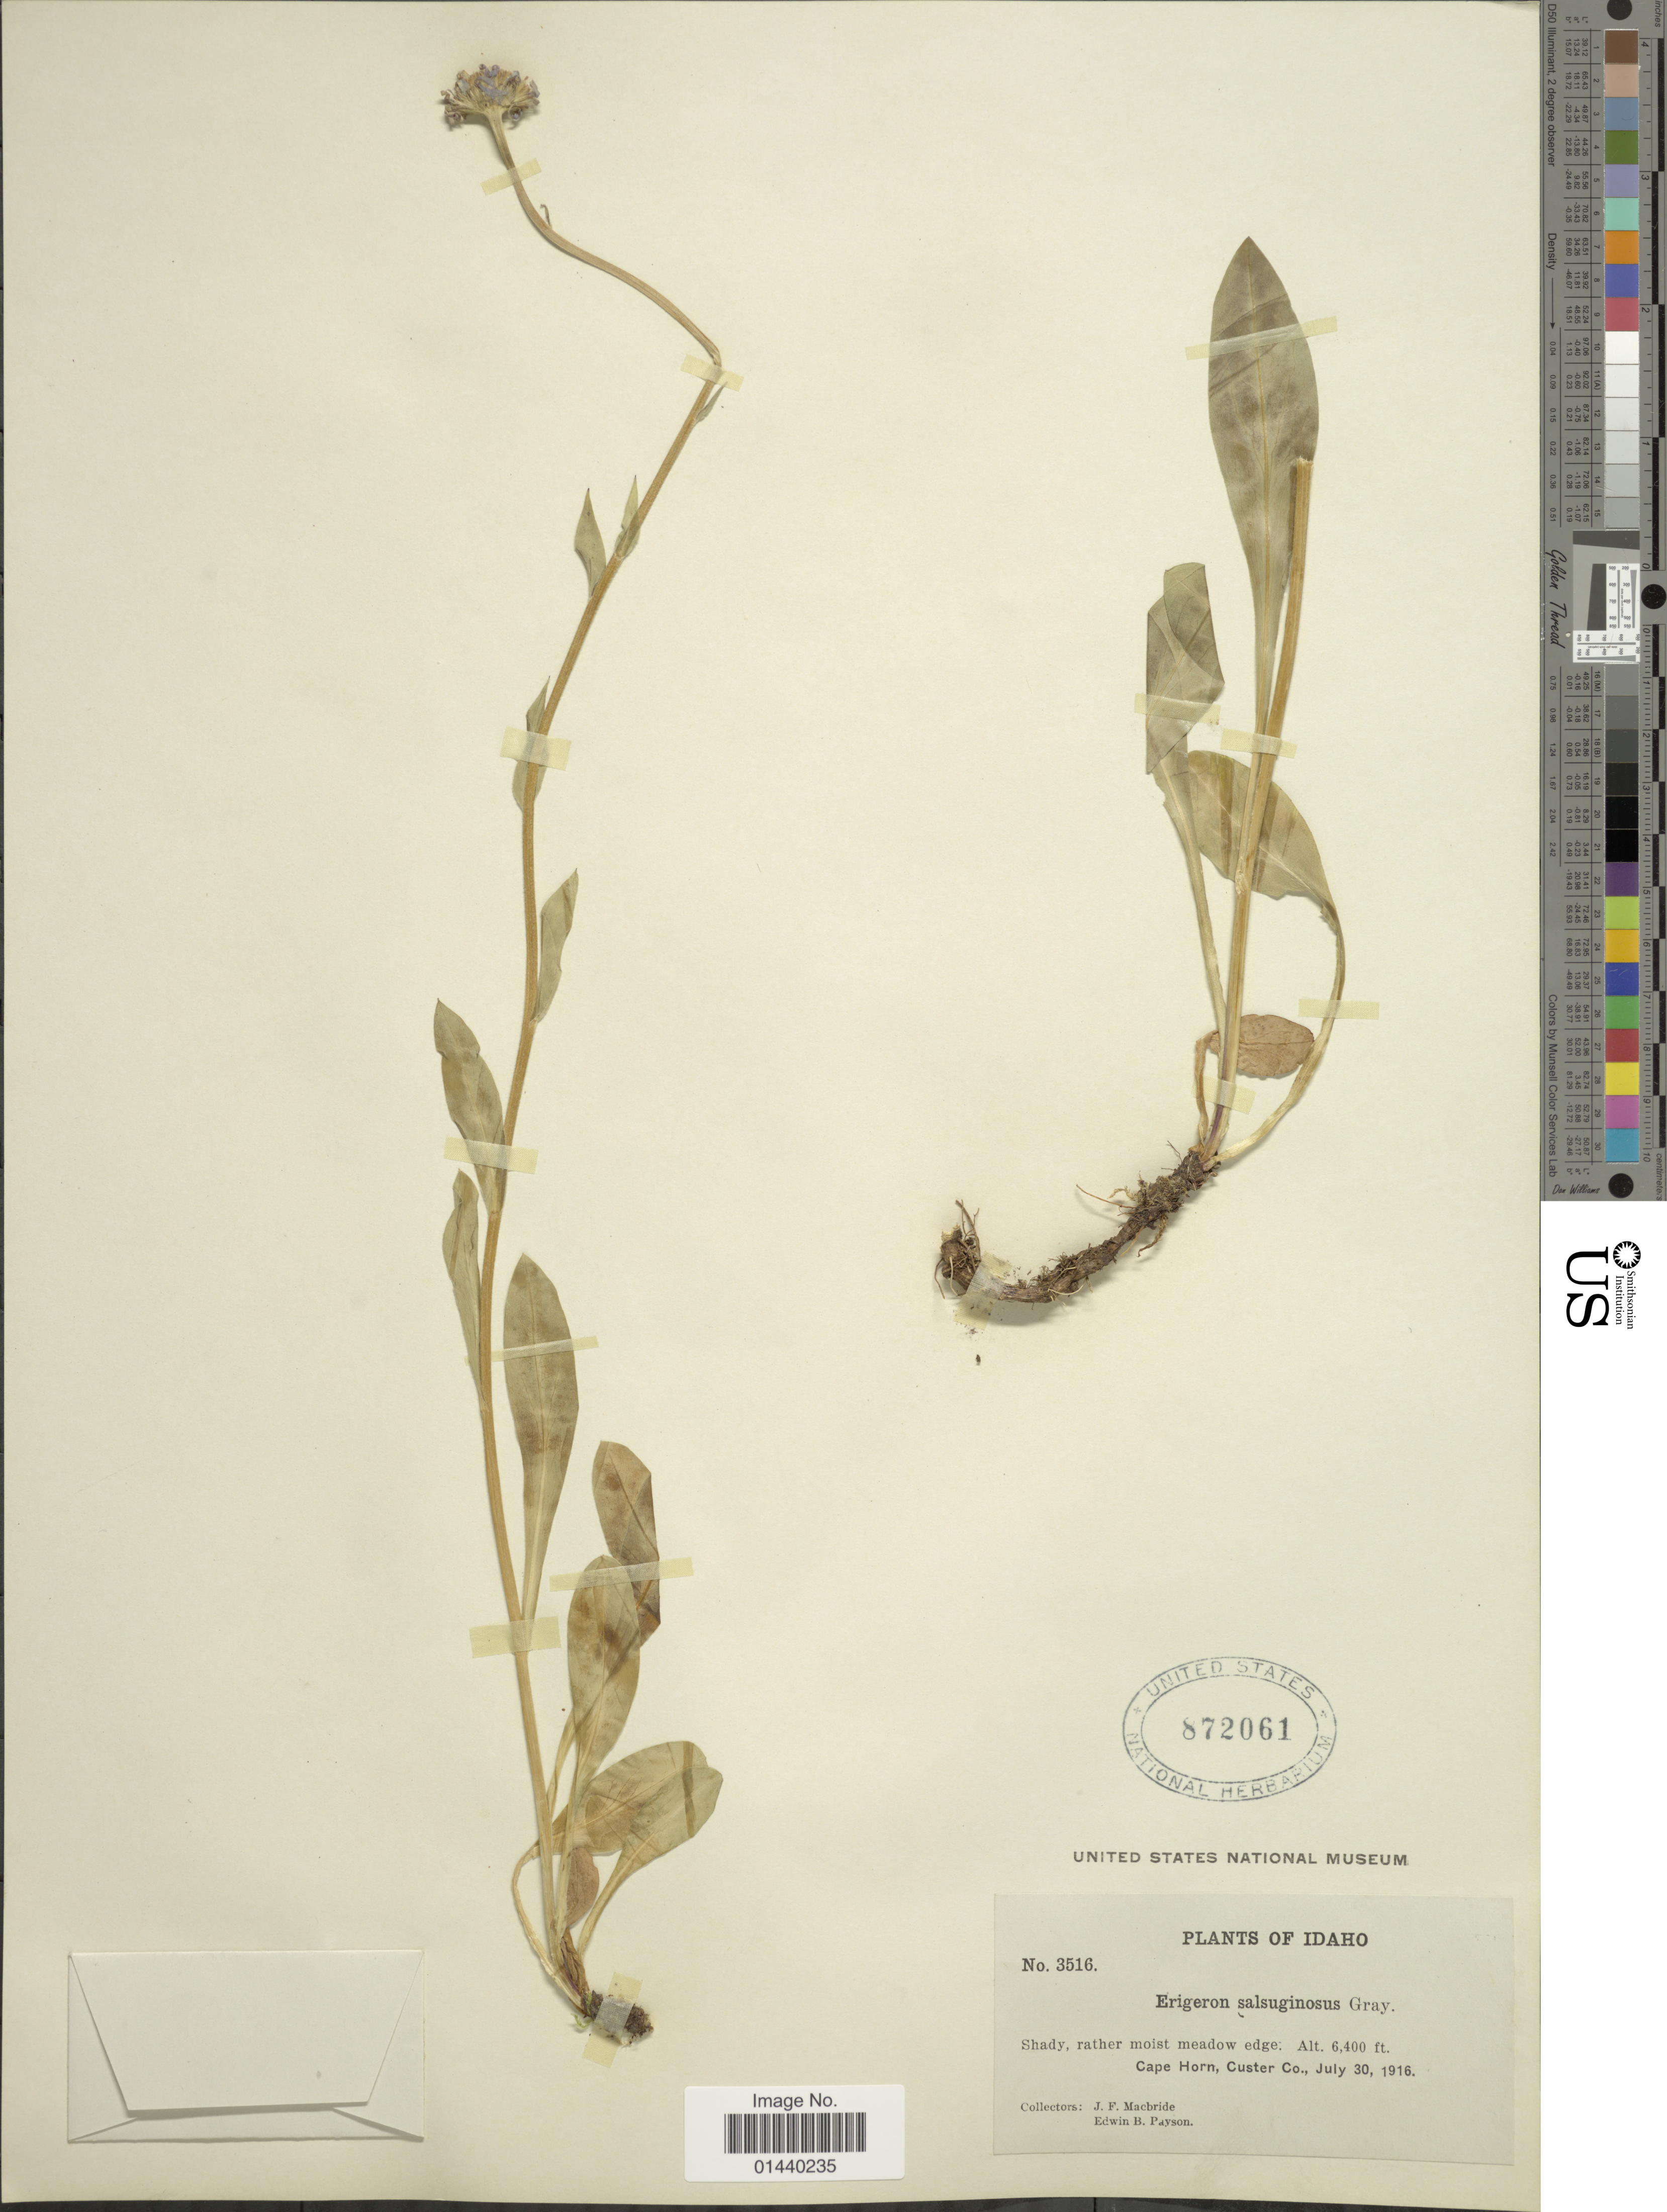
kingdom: Plantae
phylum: Tracheophyta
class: Magnoliopsida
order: Asterales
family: Asteraceae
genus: Erigeron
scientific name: Erigeron salsuginosus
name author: (Richardson ex R. Br.) A. Gray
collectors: J. F. Macbride & E. B. Payson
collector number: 3516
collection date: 1916-07-30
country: United States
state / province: Idaho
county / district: Custer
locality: Cape Horn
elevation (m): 1951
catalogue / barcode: US 872061